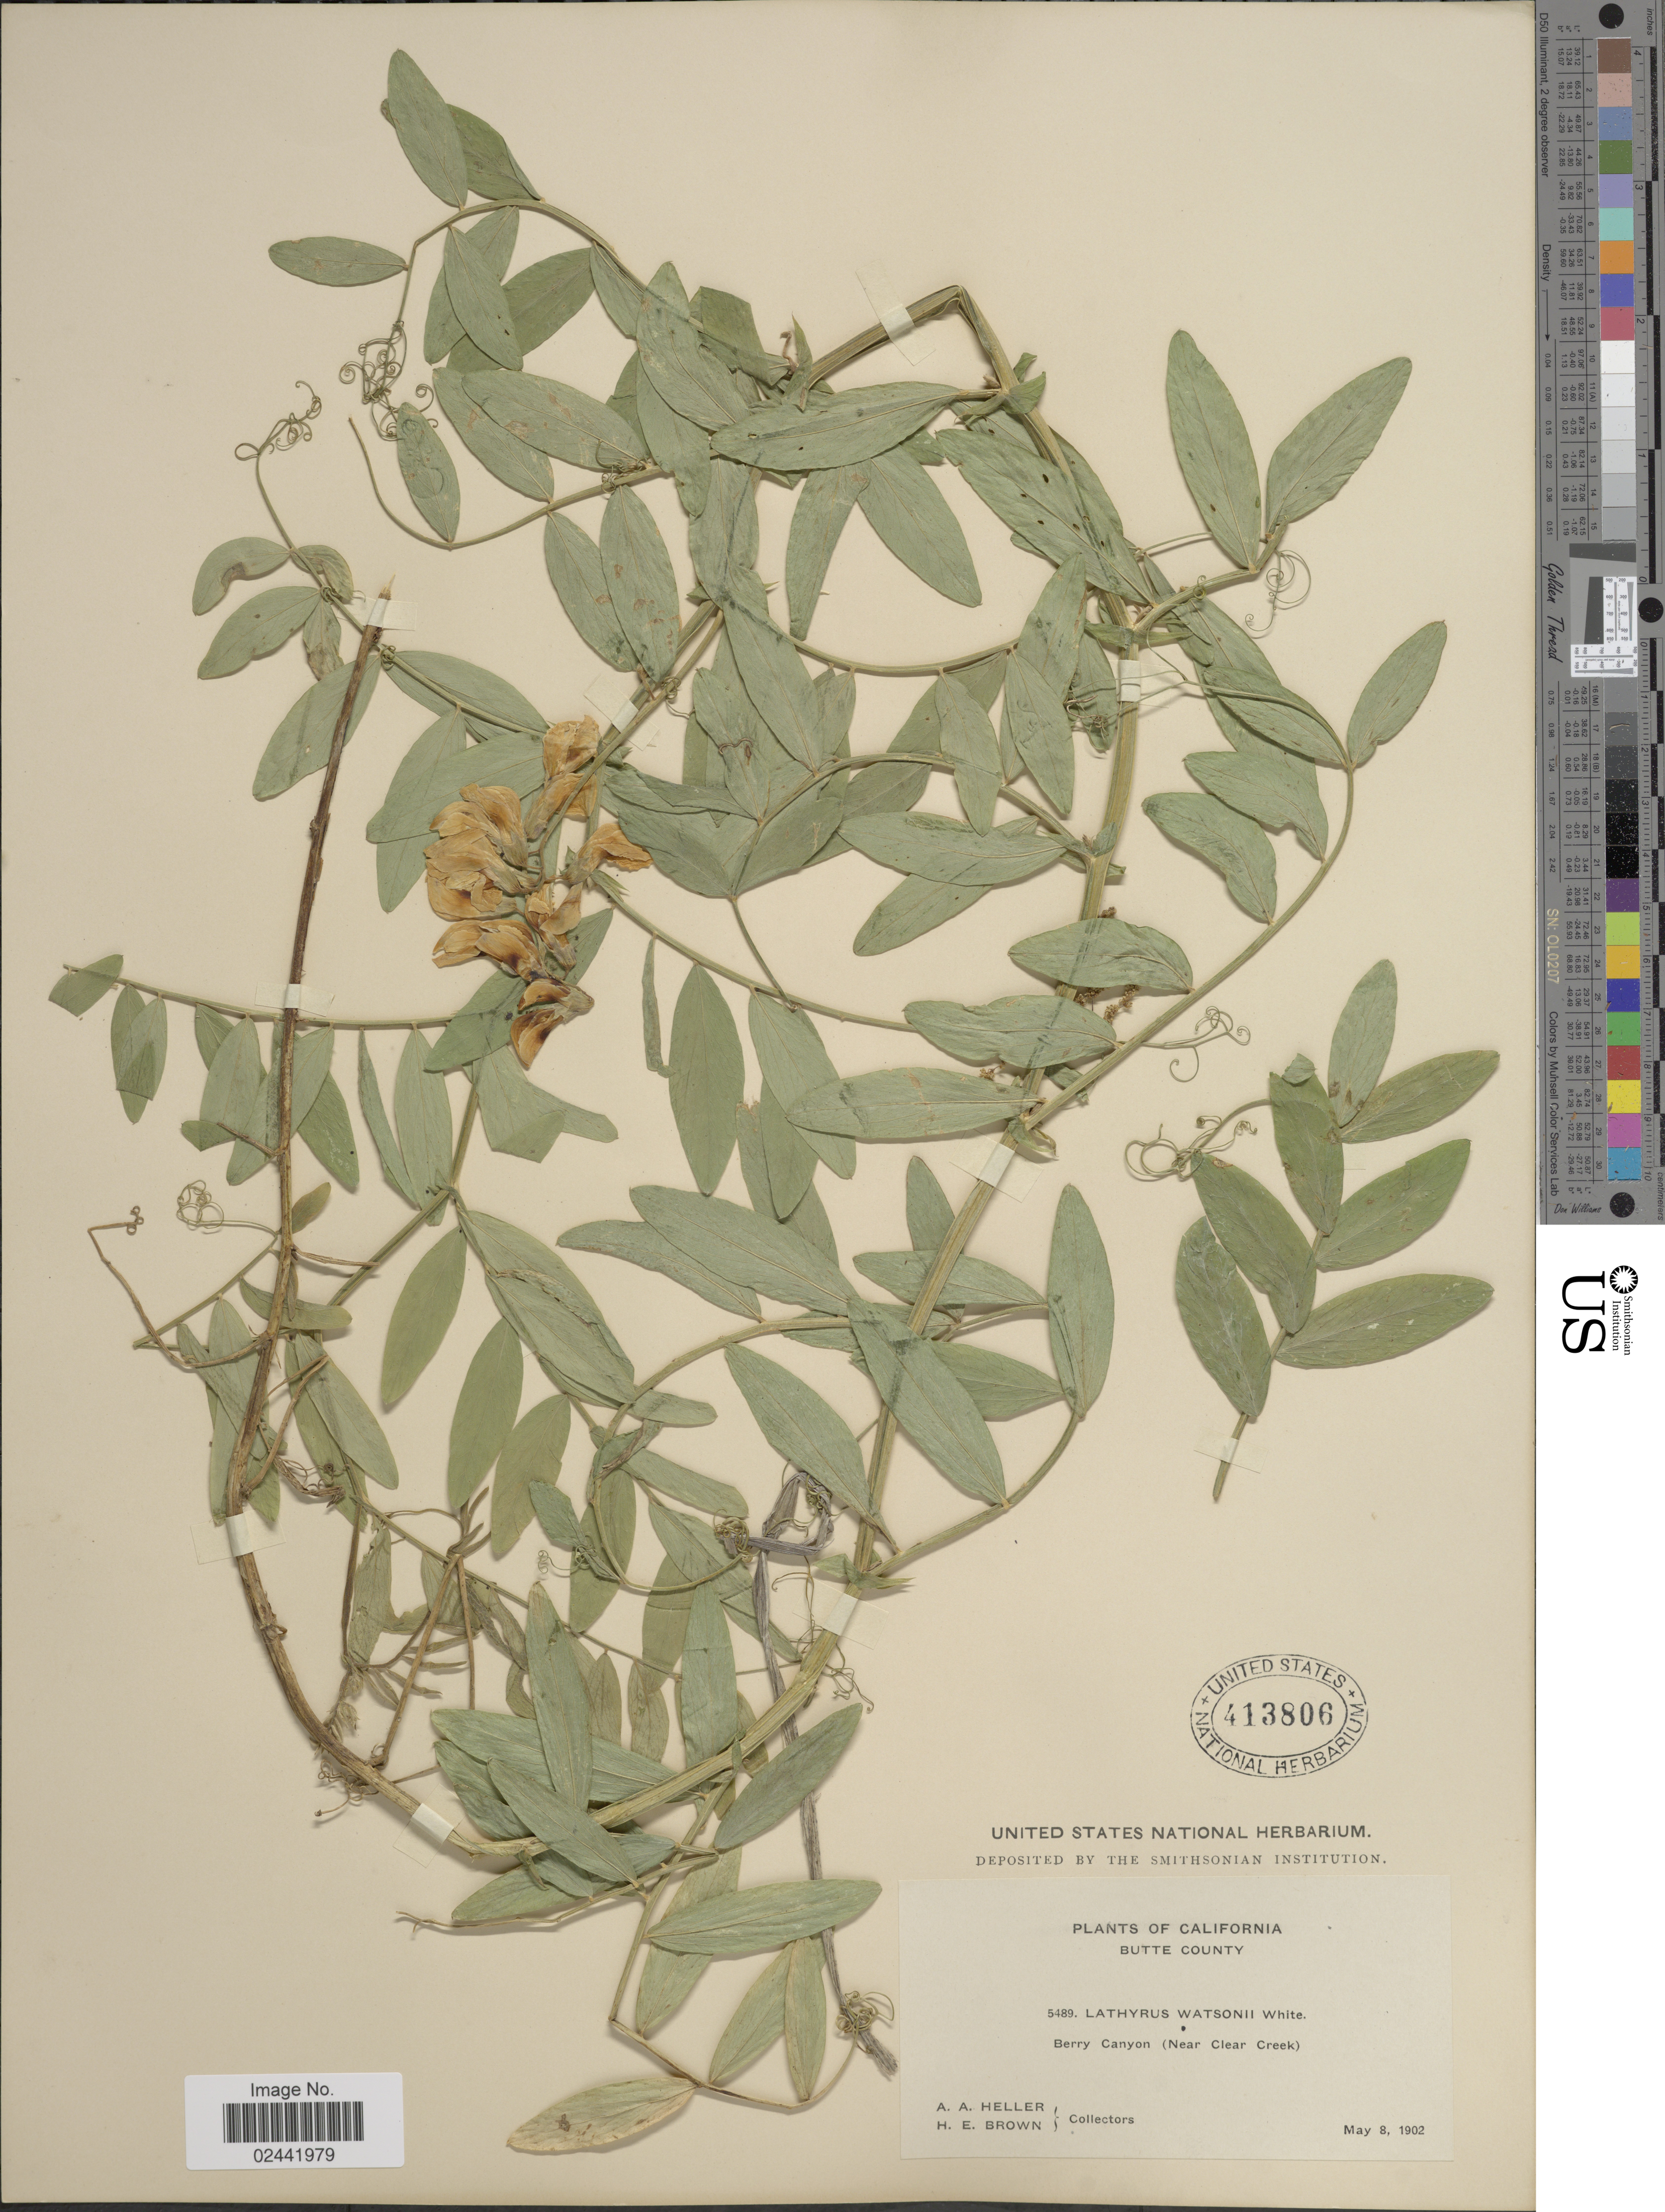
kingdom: Plantae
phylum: Tracheophyta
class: Magnoliopsida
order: Fabales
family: Fabaceae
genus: Lathyrus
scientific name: Lathyrus watsonii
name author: T.G. White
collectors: A. A. Heller & H. E. Brown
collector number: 5489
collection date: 1902-05-08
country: United States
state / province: California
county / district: Butte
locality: Butte County. Berry Canyon (Near Clear Creek)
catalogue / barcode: US 413806